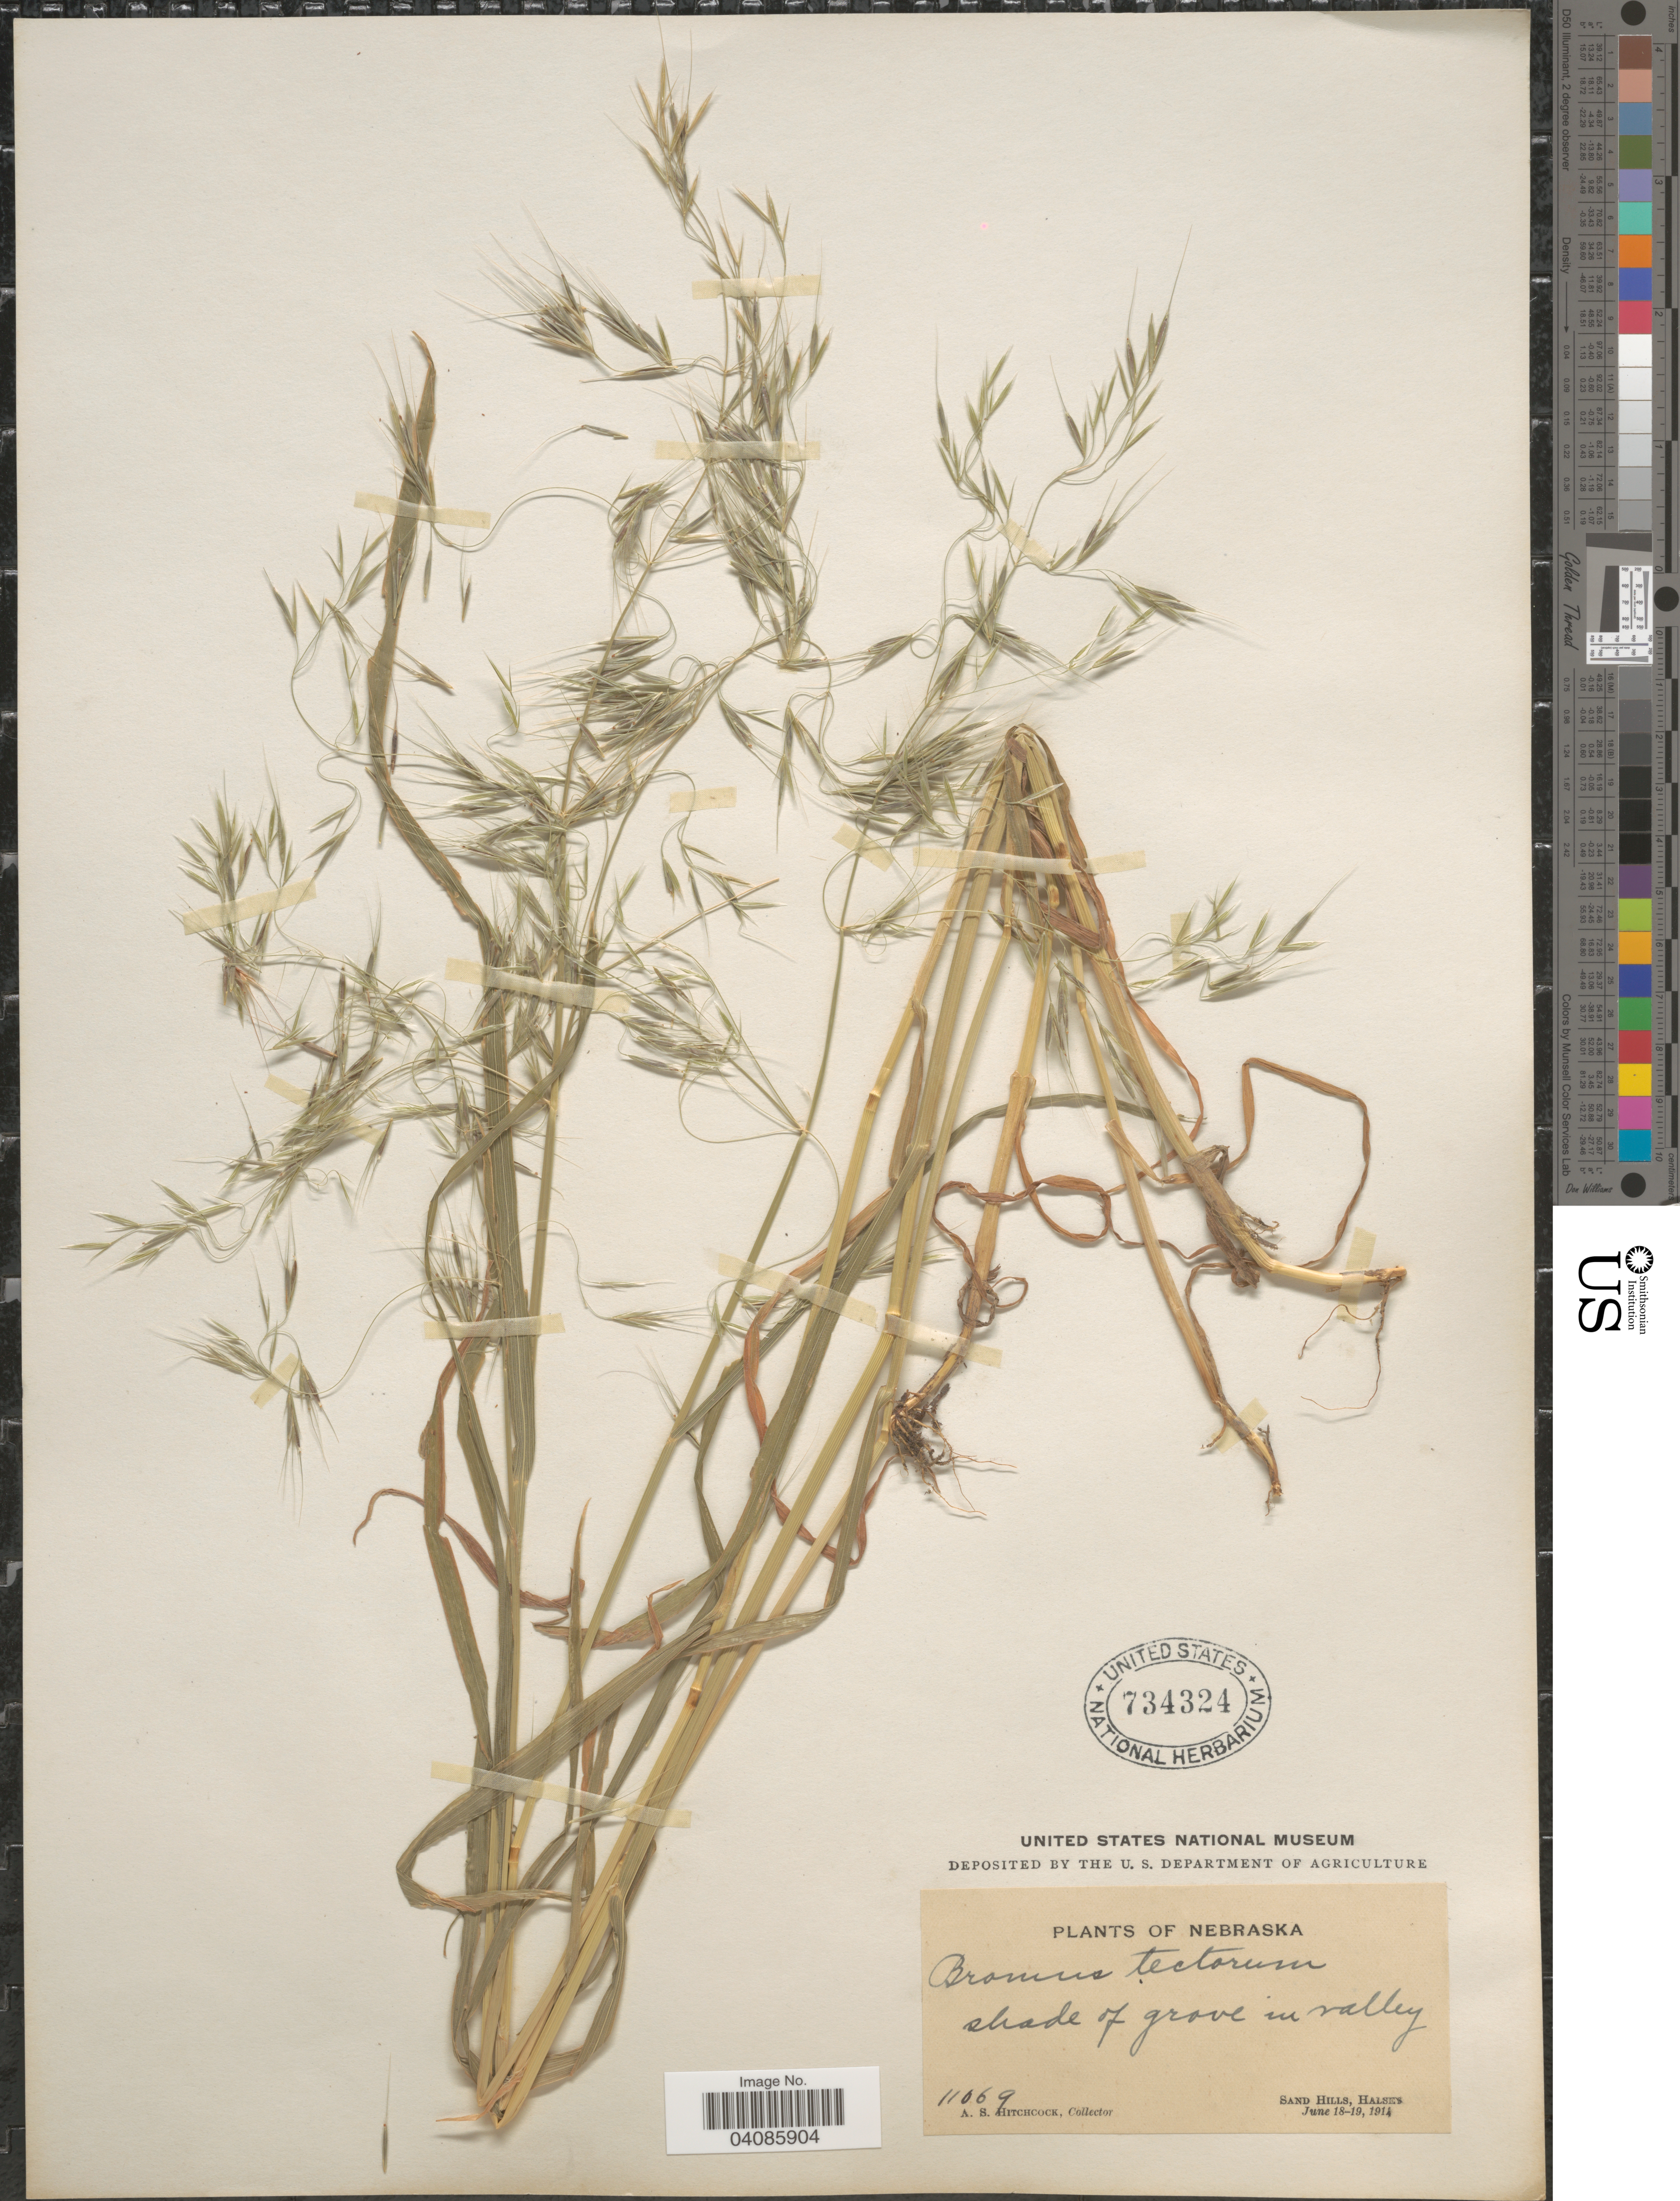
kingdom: Plantae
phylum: Tracheophyta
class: Liliopsida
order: Poales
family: Poaceae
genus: Bromus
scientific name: Bromus tectorum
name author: L.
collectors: A. S. Hitchcock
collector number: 11069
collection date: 1914-06-18/1914-06-19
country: United States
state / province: Nebraska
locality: Shade of grove in valley. Sand Hills, Halsey.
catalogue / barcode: US 734324